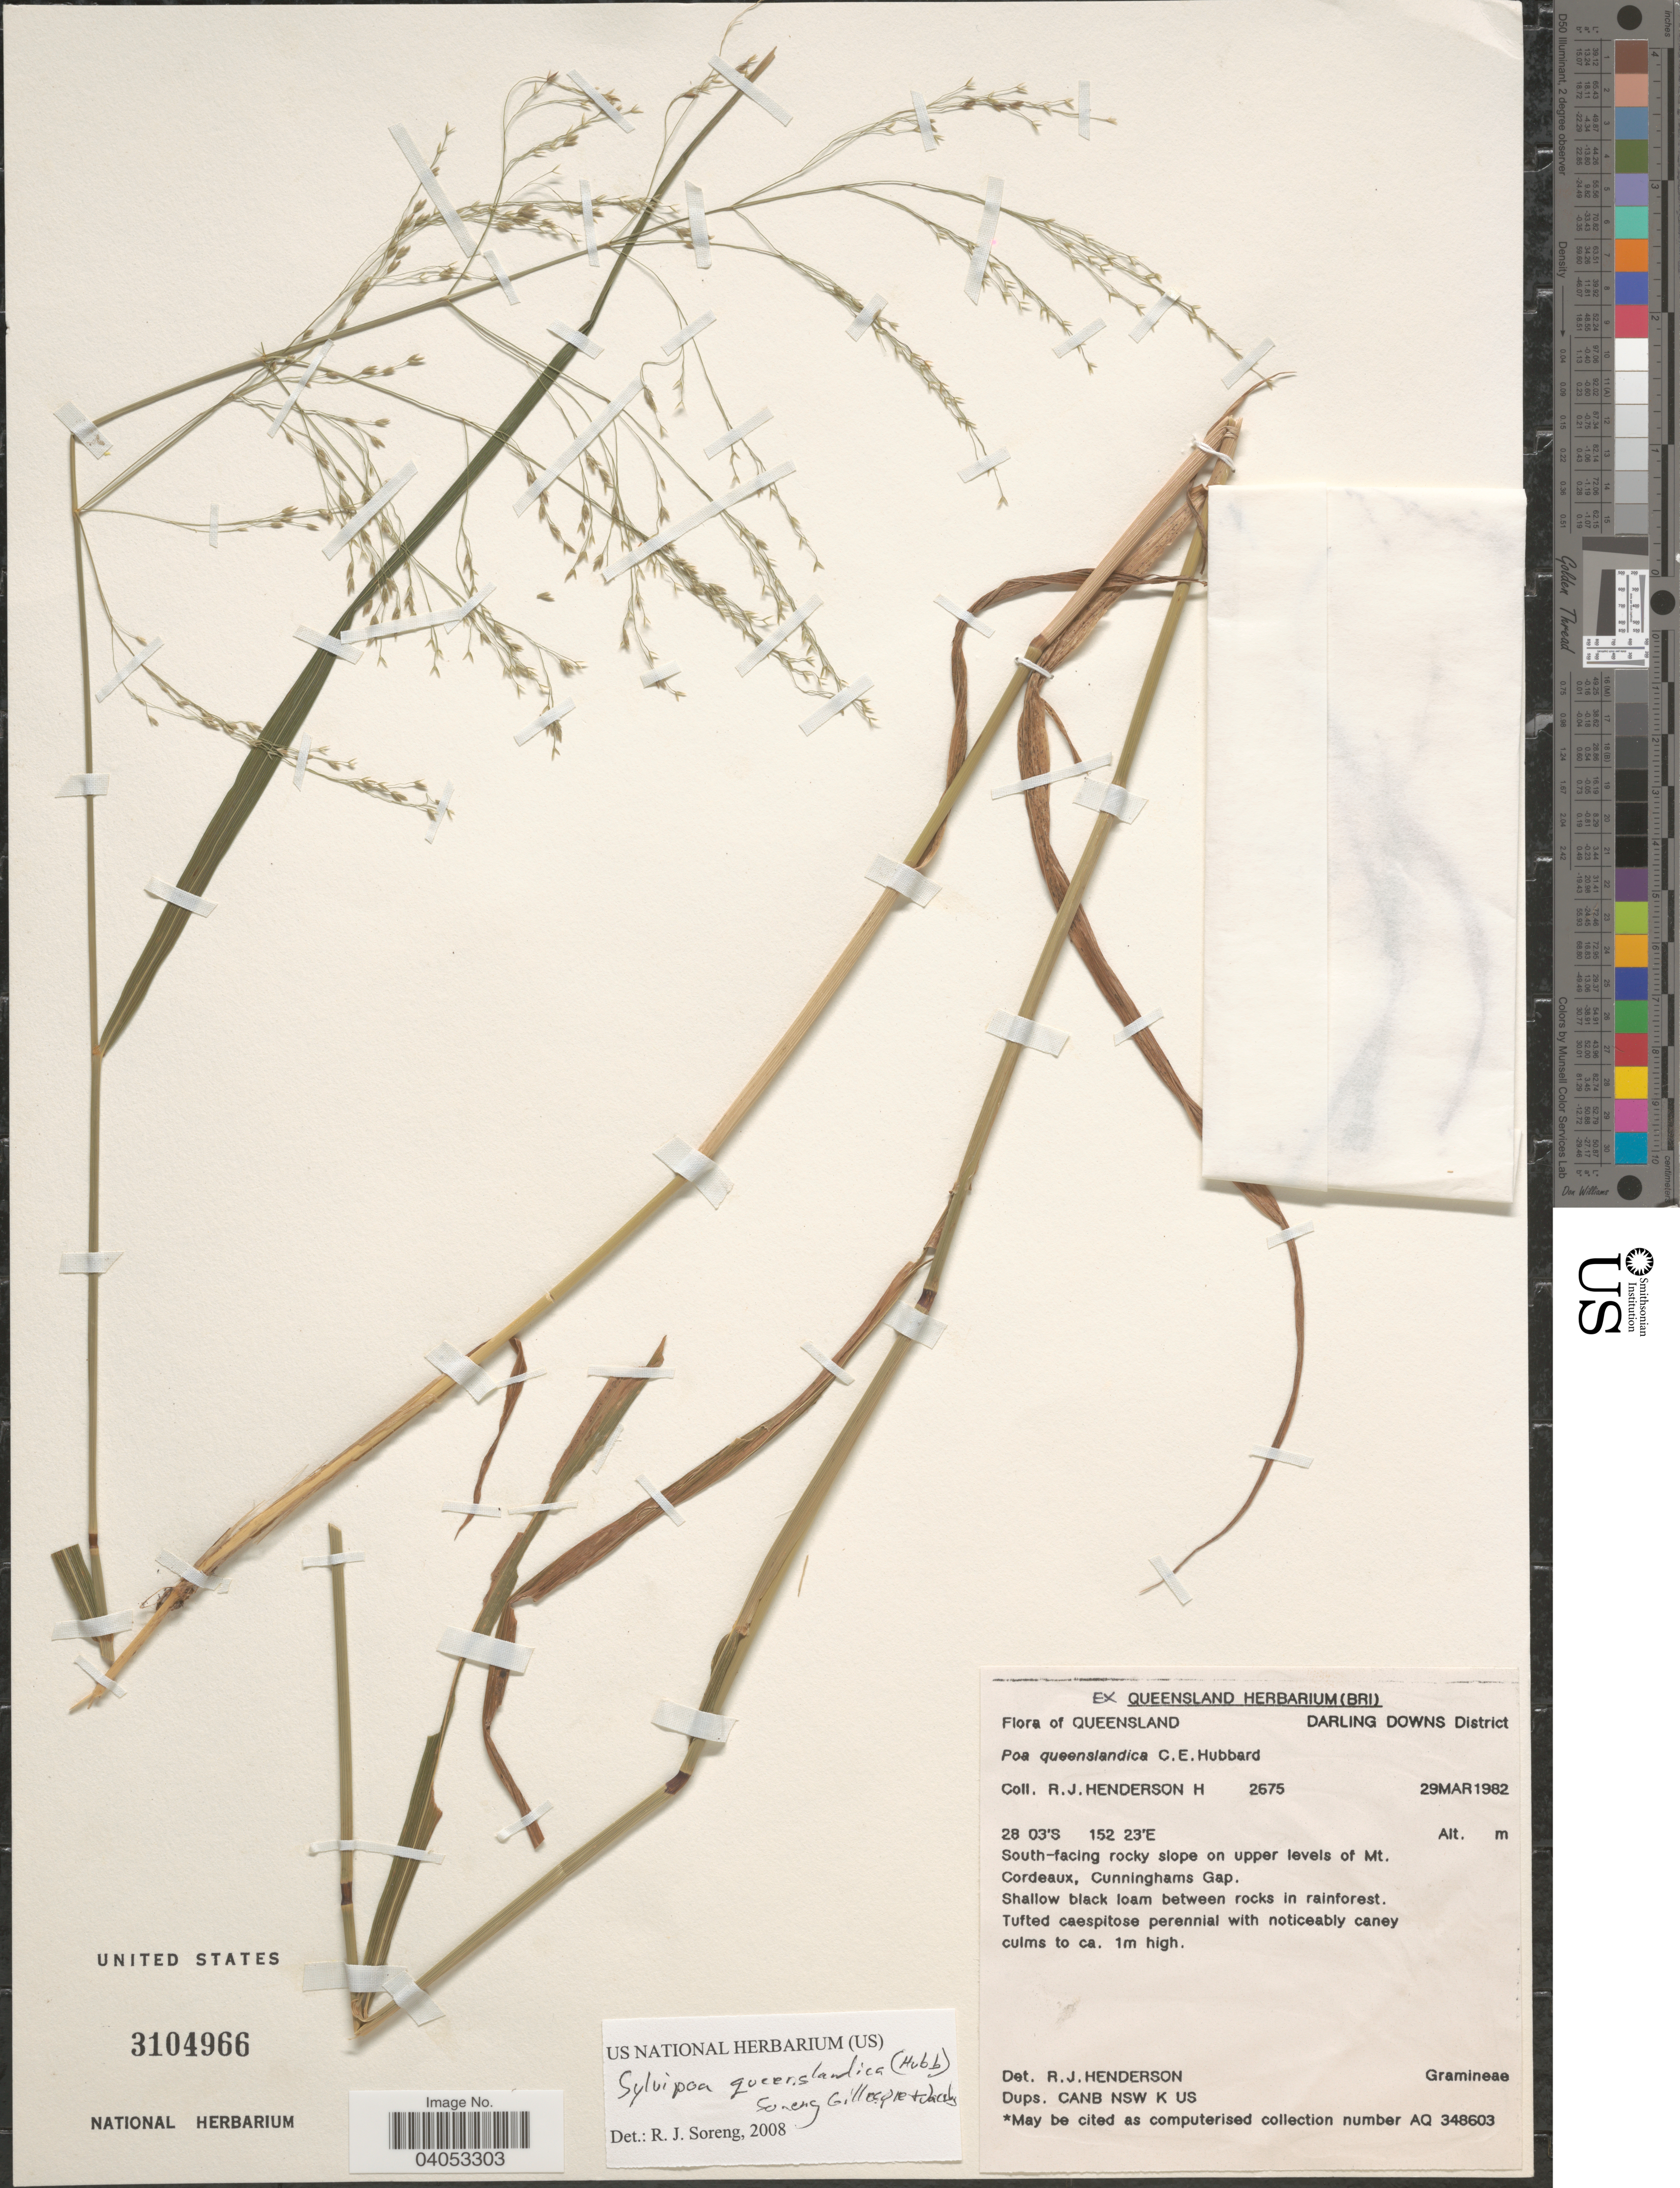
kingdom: Plantae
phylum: Tracheophyta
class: Liliopsida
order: Poales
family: Poaceae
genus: Sylvipoa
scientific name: Sylvipoa queenslandica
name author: (C. E. Hubb.) Soreng et al.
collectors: R. J. F. Henderson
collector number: H 2675 ?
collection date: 1982-03-29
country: Australia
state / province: Queensland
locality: Darling Downs District. South-facing rocky slope on upper levels of Mt. Cordeaux, Cunninghams Gap.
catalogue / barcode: US 3104966